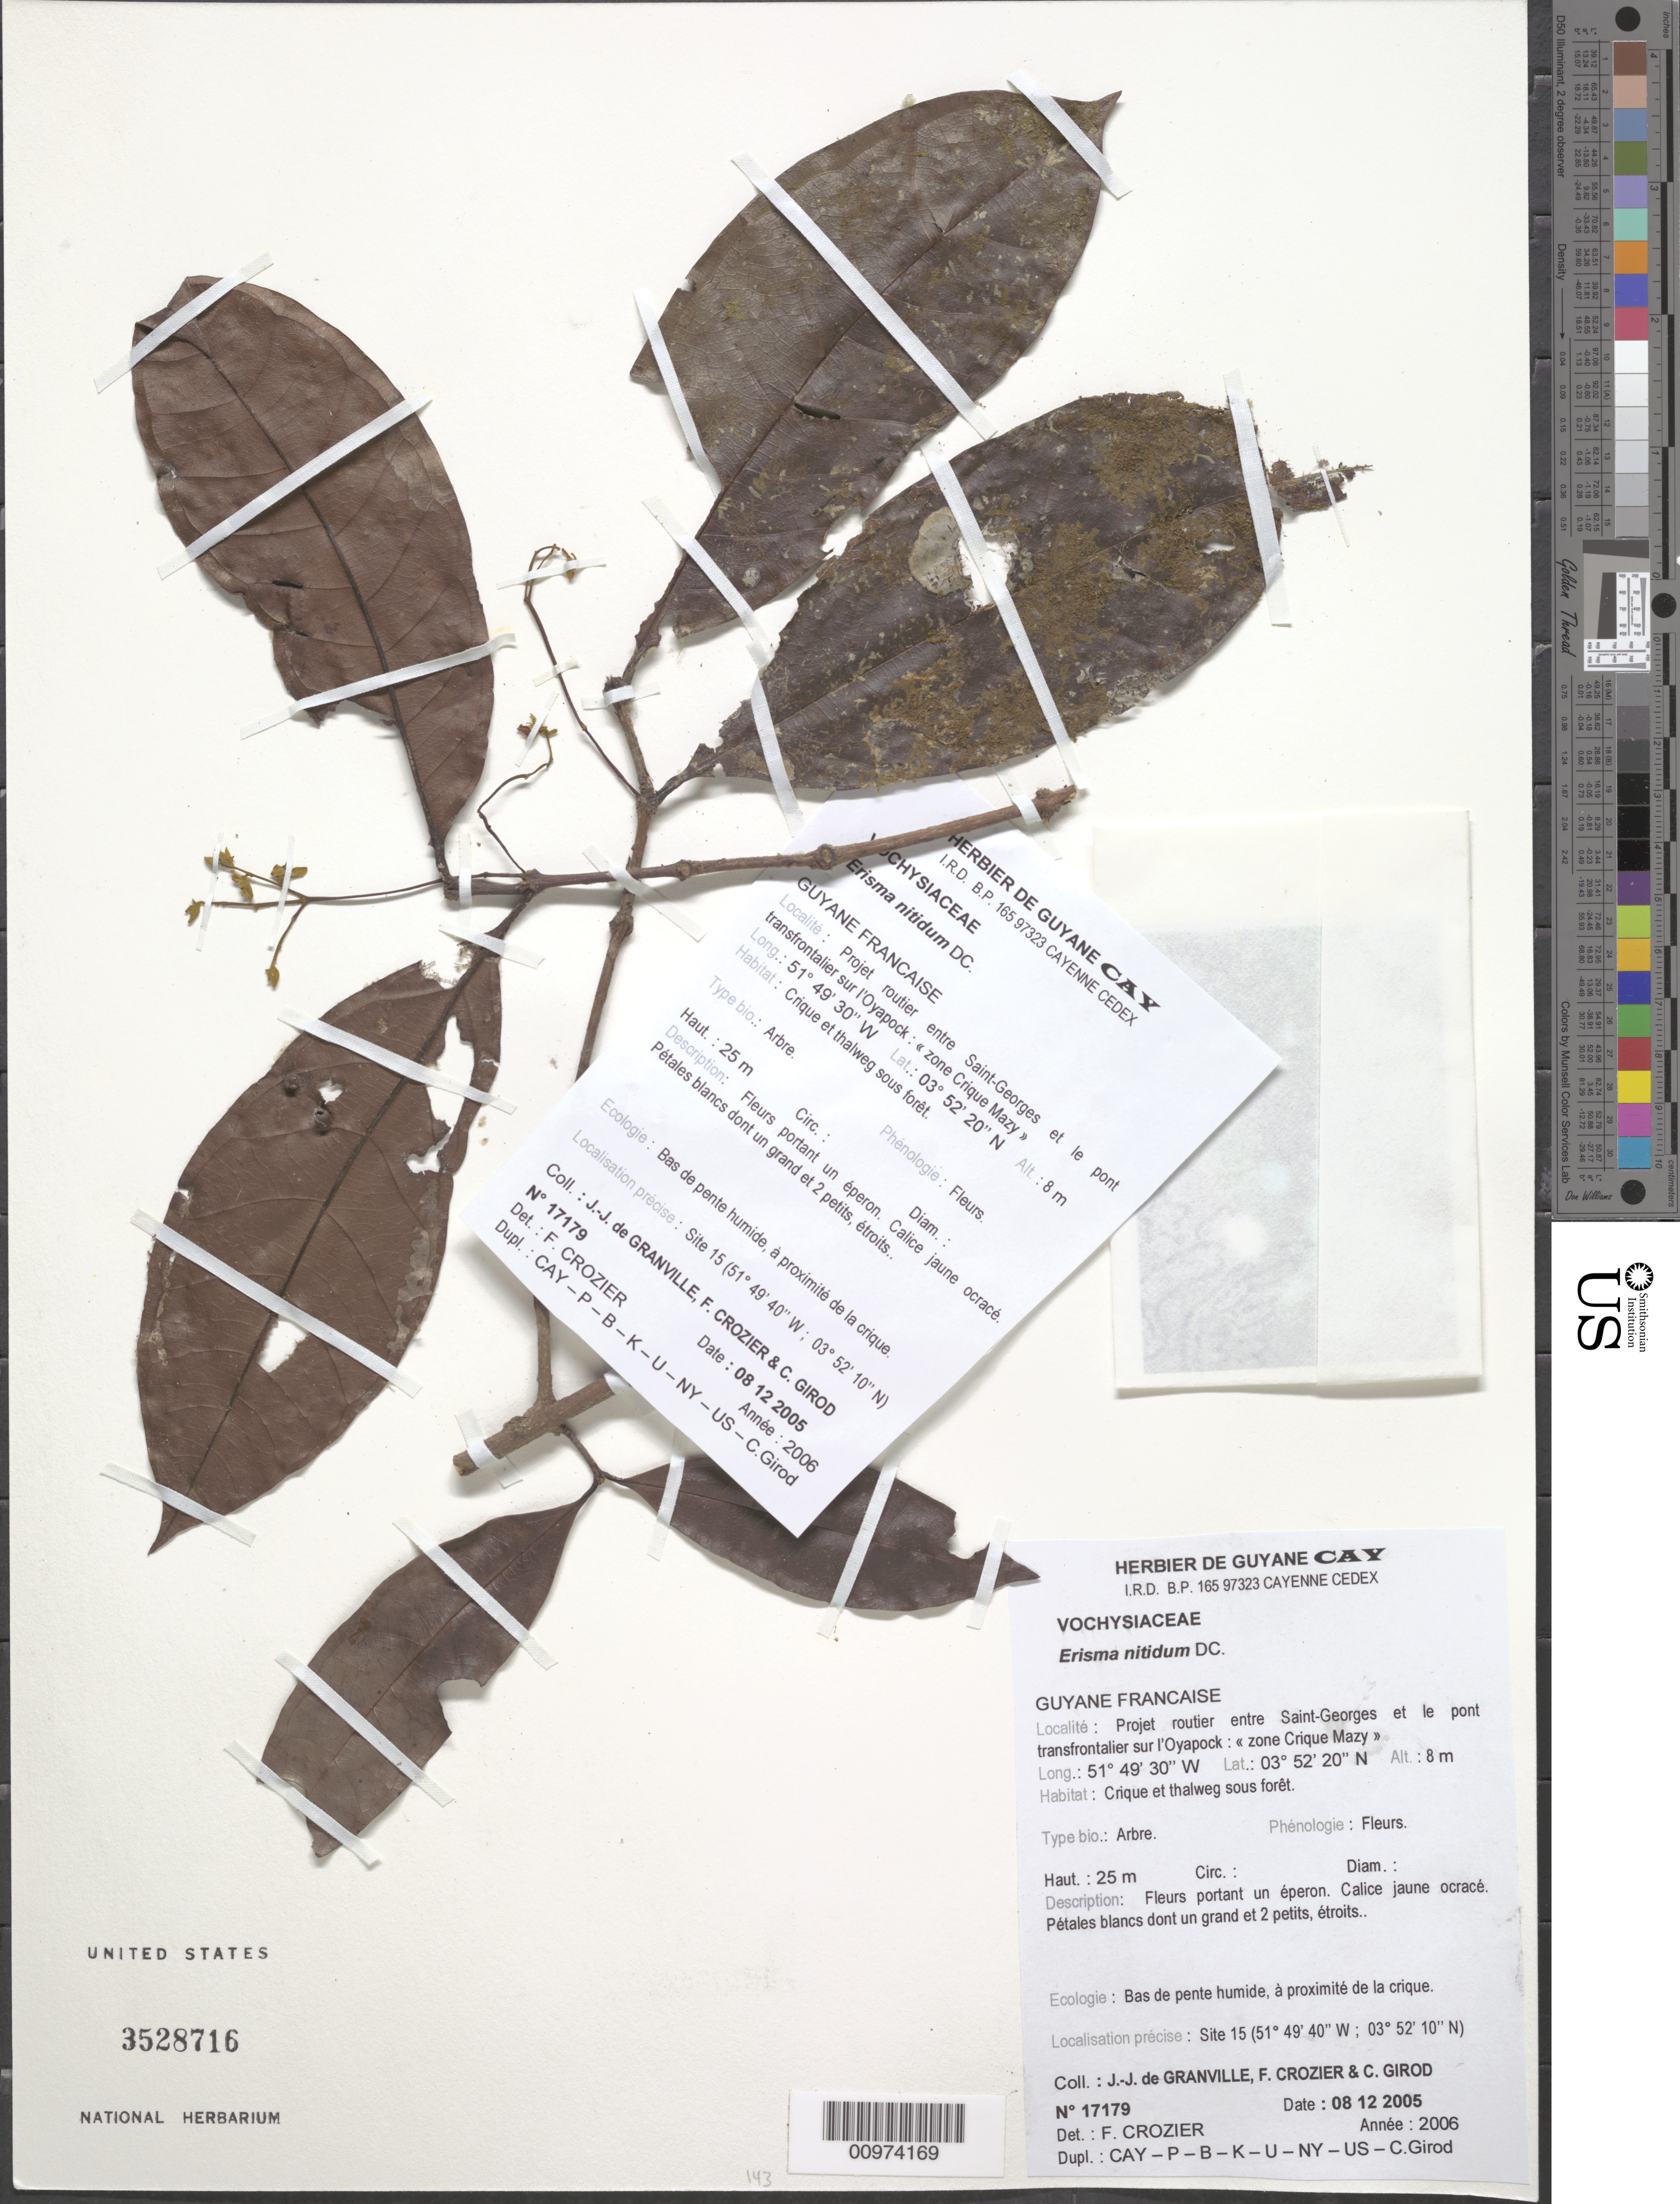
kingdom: Plantae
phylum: Tracheophyta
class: Magnoliopsida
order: Myrtales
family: Vochysiaceae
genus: Erisma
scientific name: Erisma nitidum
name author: DC.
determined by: Crozier, F.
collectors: J.-J. de Granville, F. Crozier & C. Girod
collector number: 17179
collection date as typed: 8-Dec-05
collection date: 2005-12-08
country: French Guiana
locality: Project routier entre Saint-Georges et le pont transfrontalier sur l'Oyapock, "zone Crique Mazy", site 15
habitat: Crique et thalweg sous foret. Bas de pente humide, a proximite de la crique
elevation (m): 8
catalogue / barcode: US 3528716